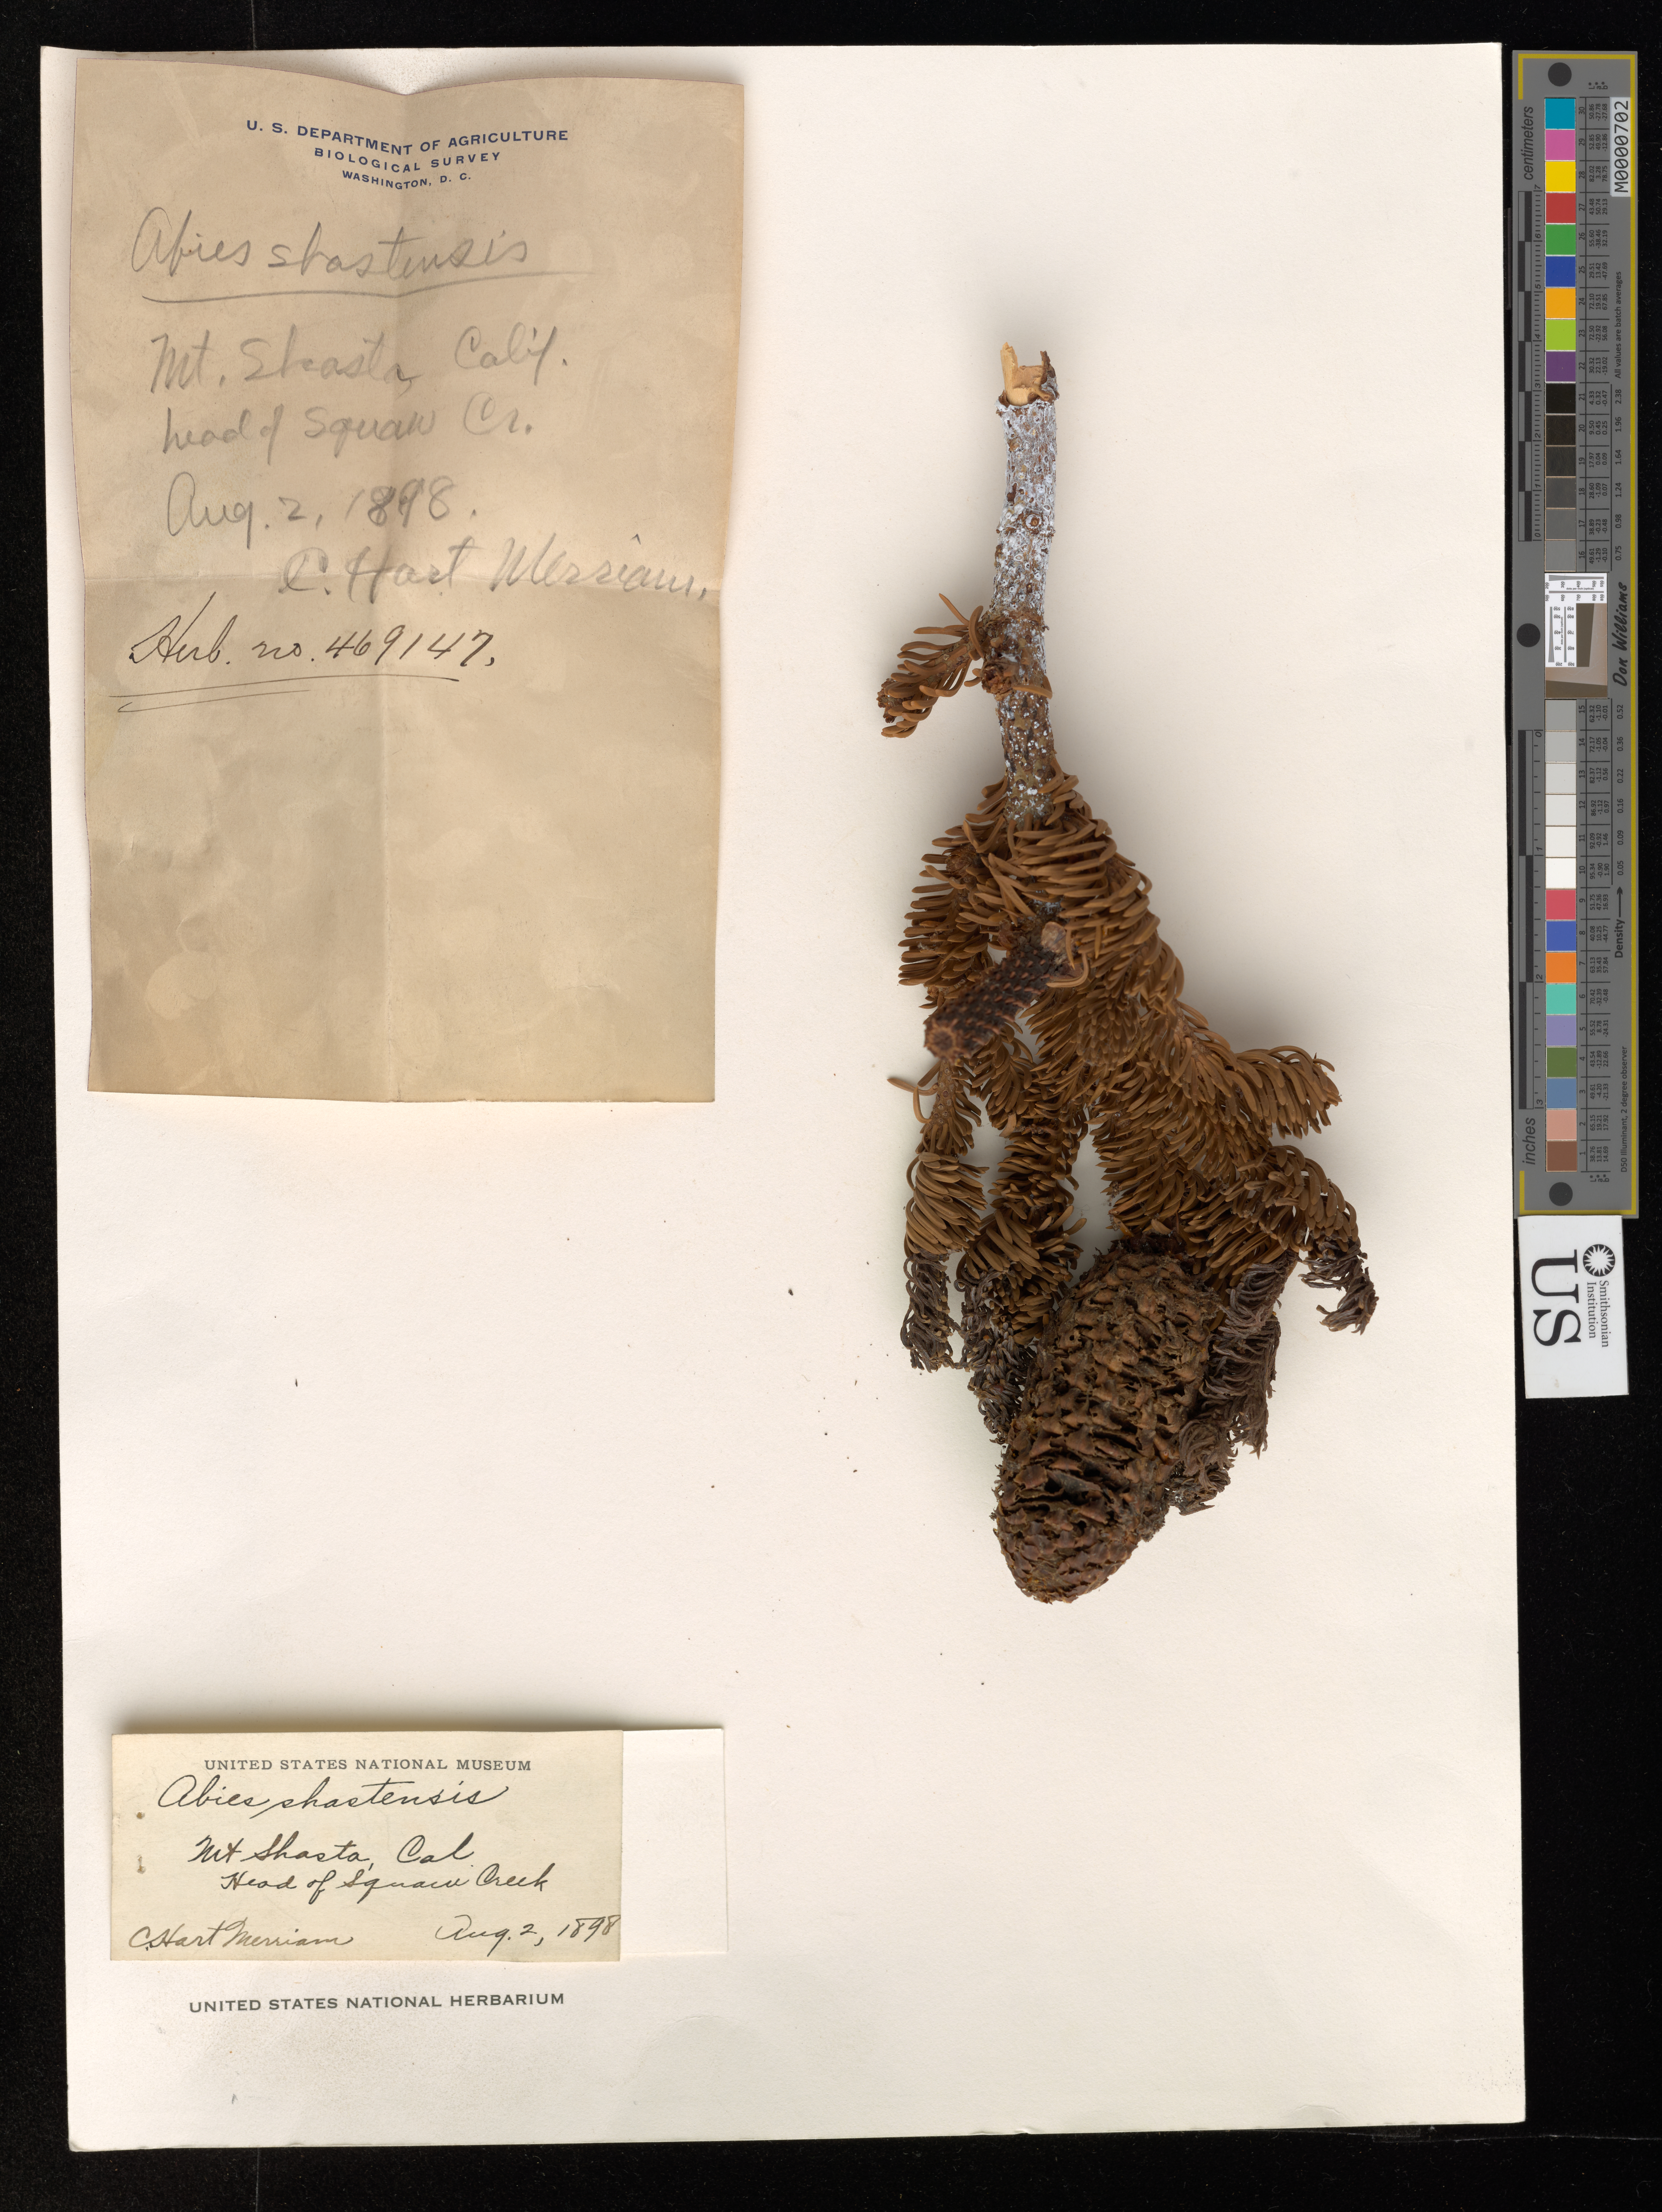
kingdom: Plantae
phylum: Tracheophyta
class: Pinopsida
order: Pinales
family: Pinaceae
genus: Abies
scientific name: Abies magnifica var. shastensis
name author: Lemmon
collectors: C. Merriam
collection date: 1898-08-02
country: United States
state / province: California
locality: Head of Squaw Creek, Mt. Shasta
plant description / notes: USNH 469147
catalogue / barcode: US 469147